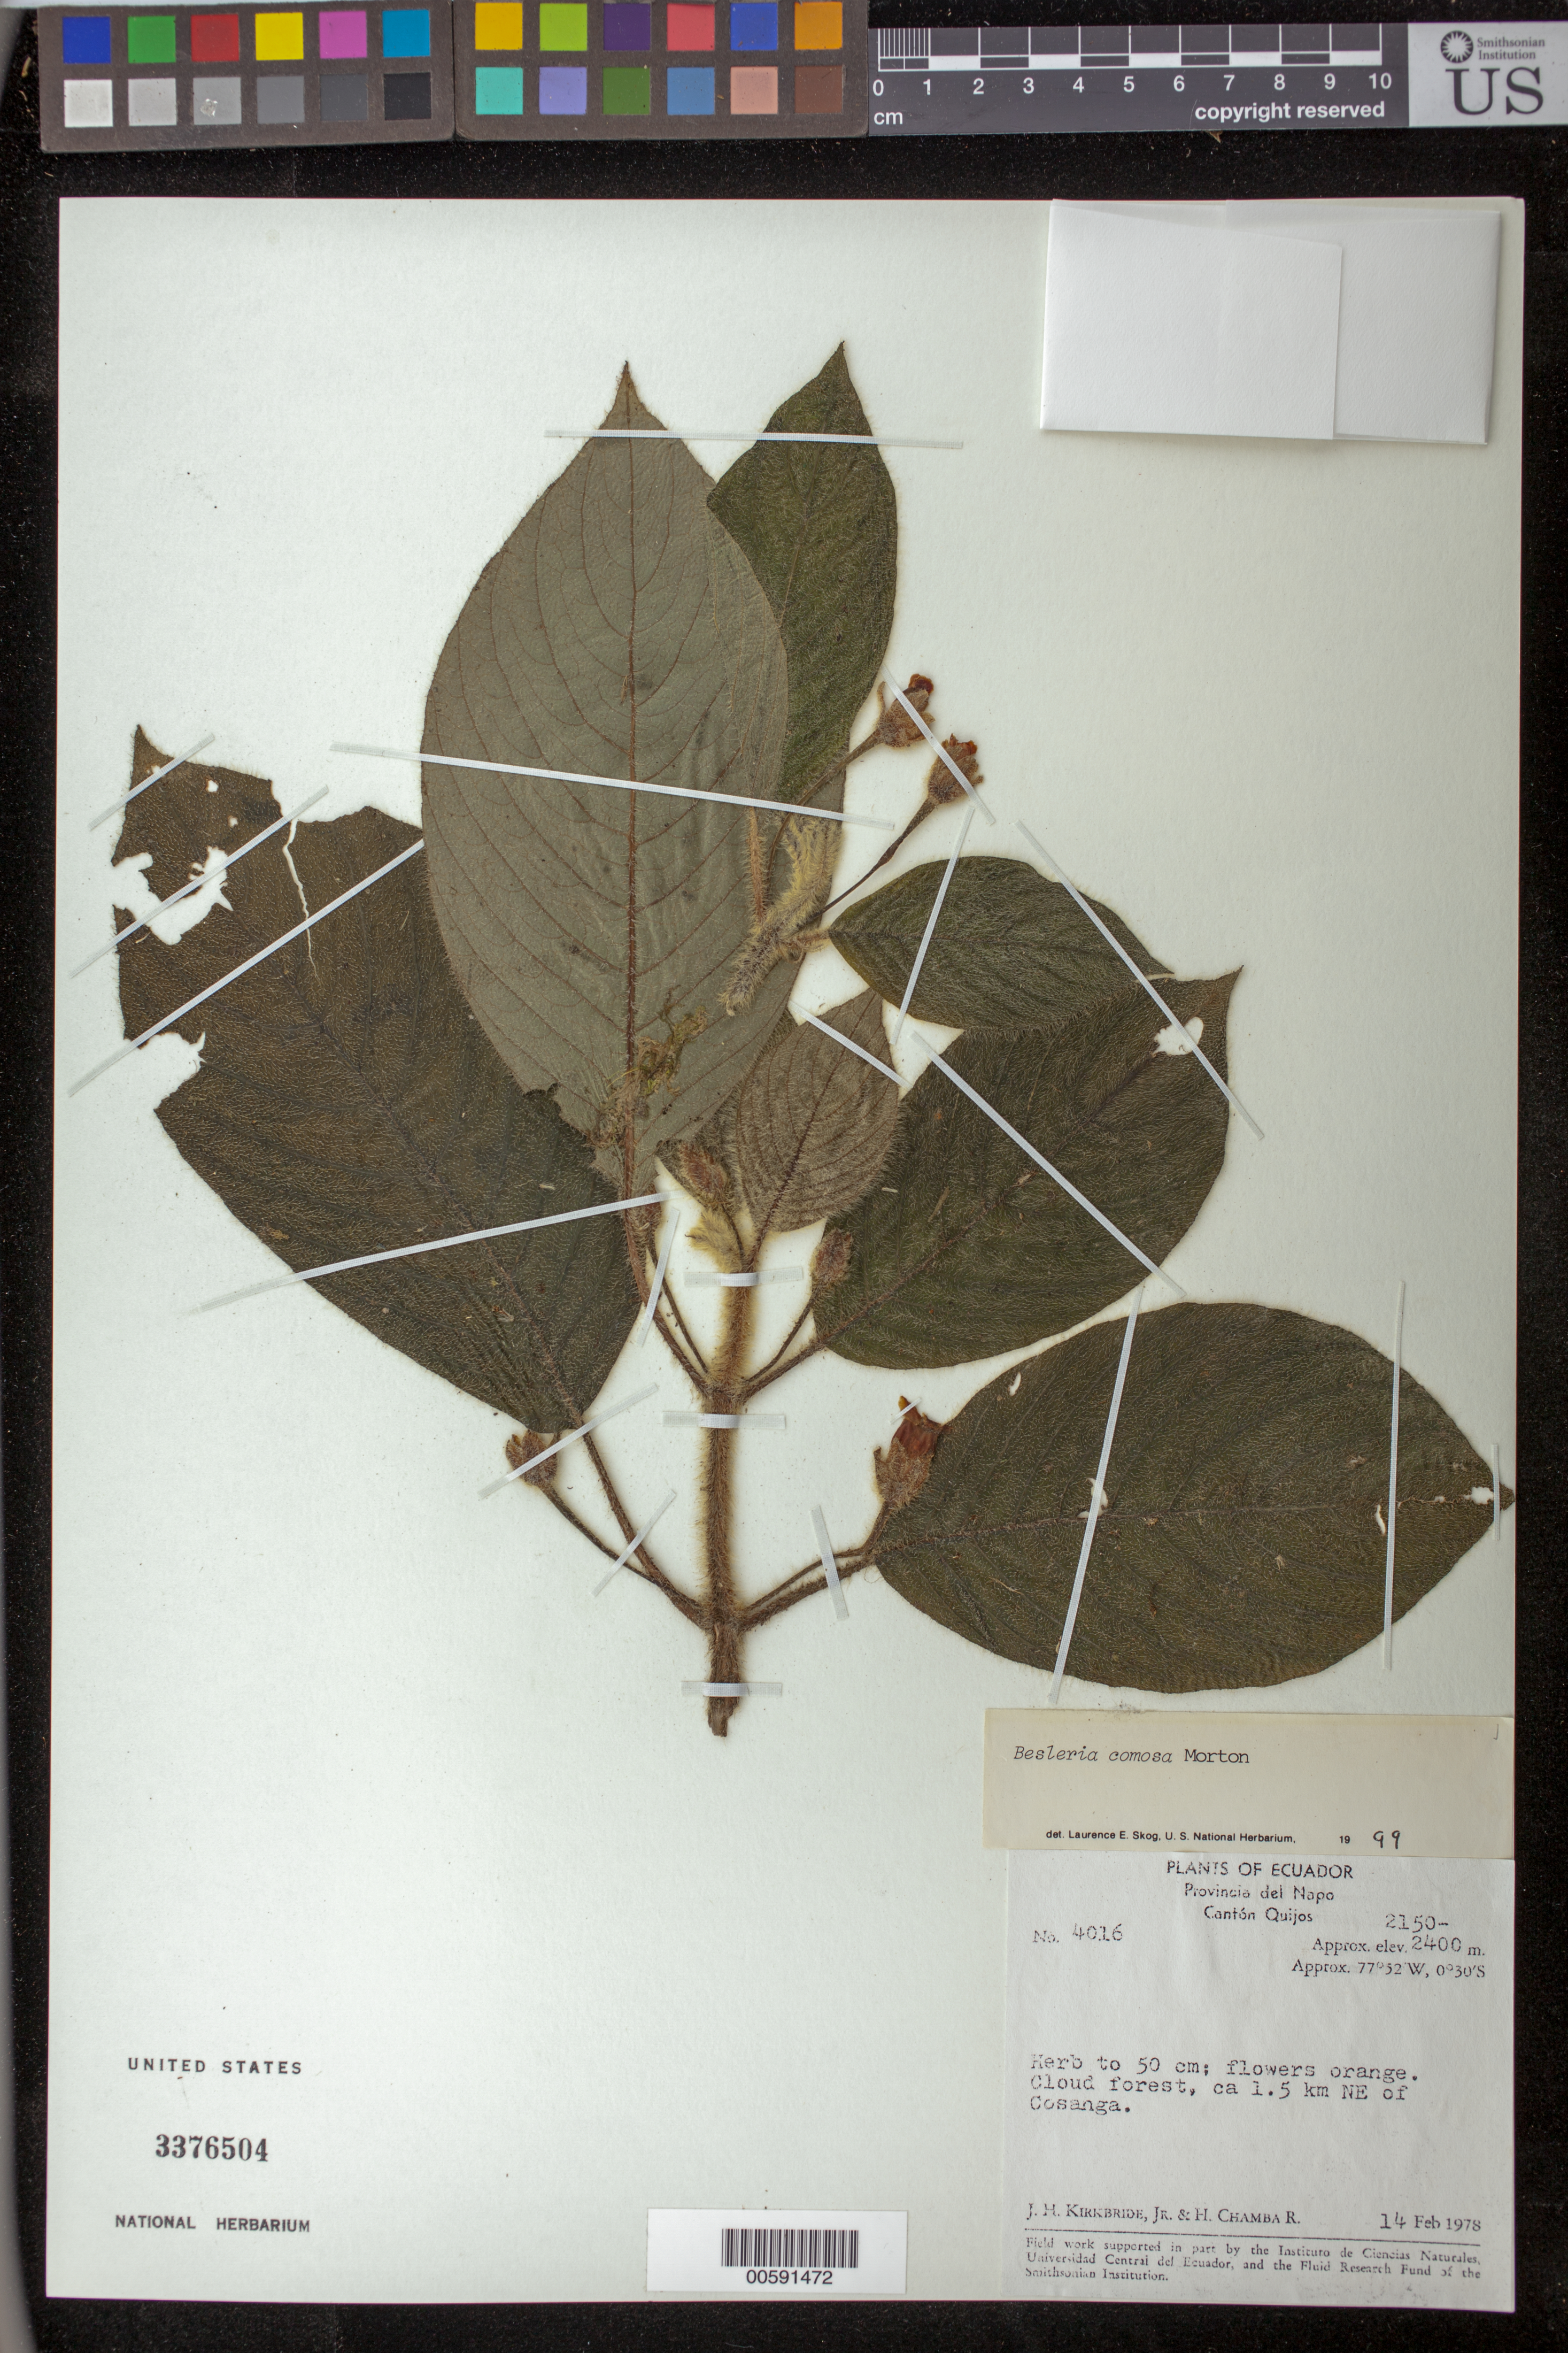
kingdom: Plantae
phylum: Tracheophyta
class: Magnoliopsida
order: Lamiales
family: Gesneriaceae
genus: Besleria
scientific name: Besleria comosa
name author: C.V. Morton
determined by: Clark, J. L., (SEL), The Marie Selby Botanical Garden (UNITED STATES)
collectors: J. H. Kirkbride & H. Chambra-R.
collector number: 4016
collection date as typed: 14 Feb 1978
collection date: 1978-02-14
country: Ecuador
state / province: Napo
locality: Cantón Quijos, ca. 1.5 km NE of Cosanga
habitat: Cloud forest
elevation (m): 2150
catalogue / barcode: US 3376504